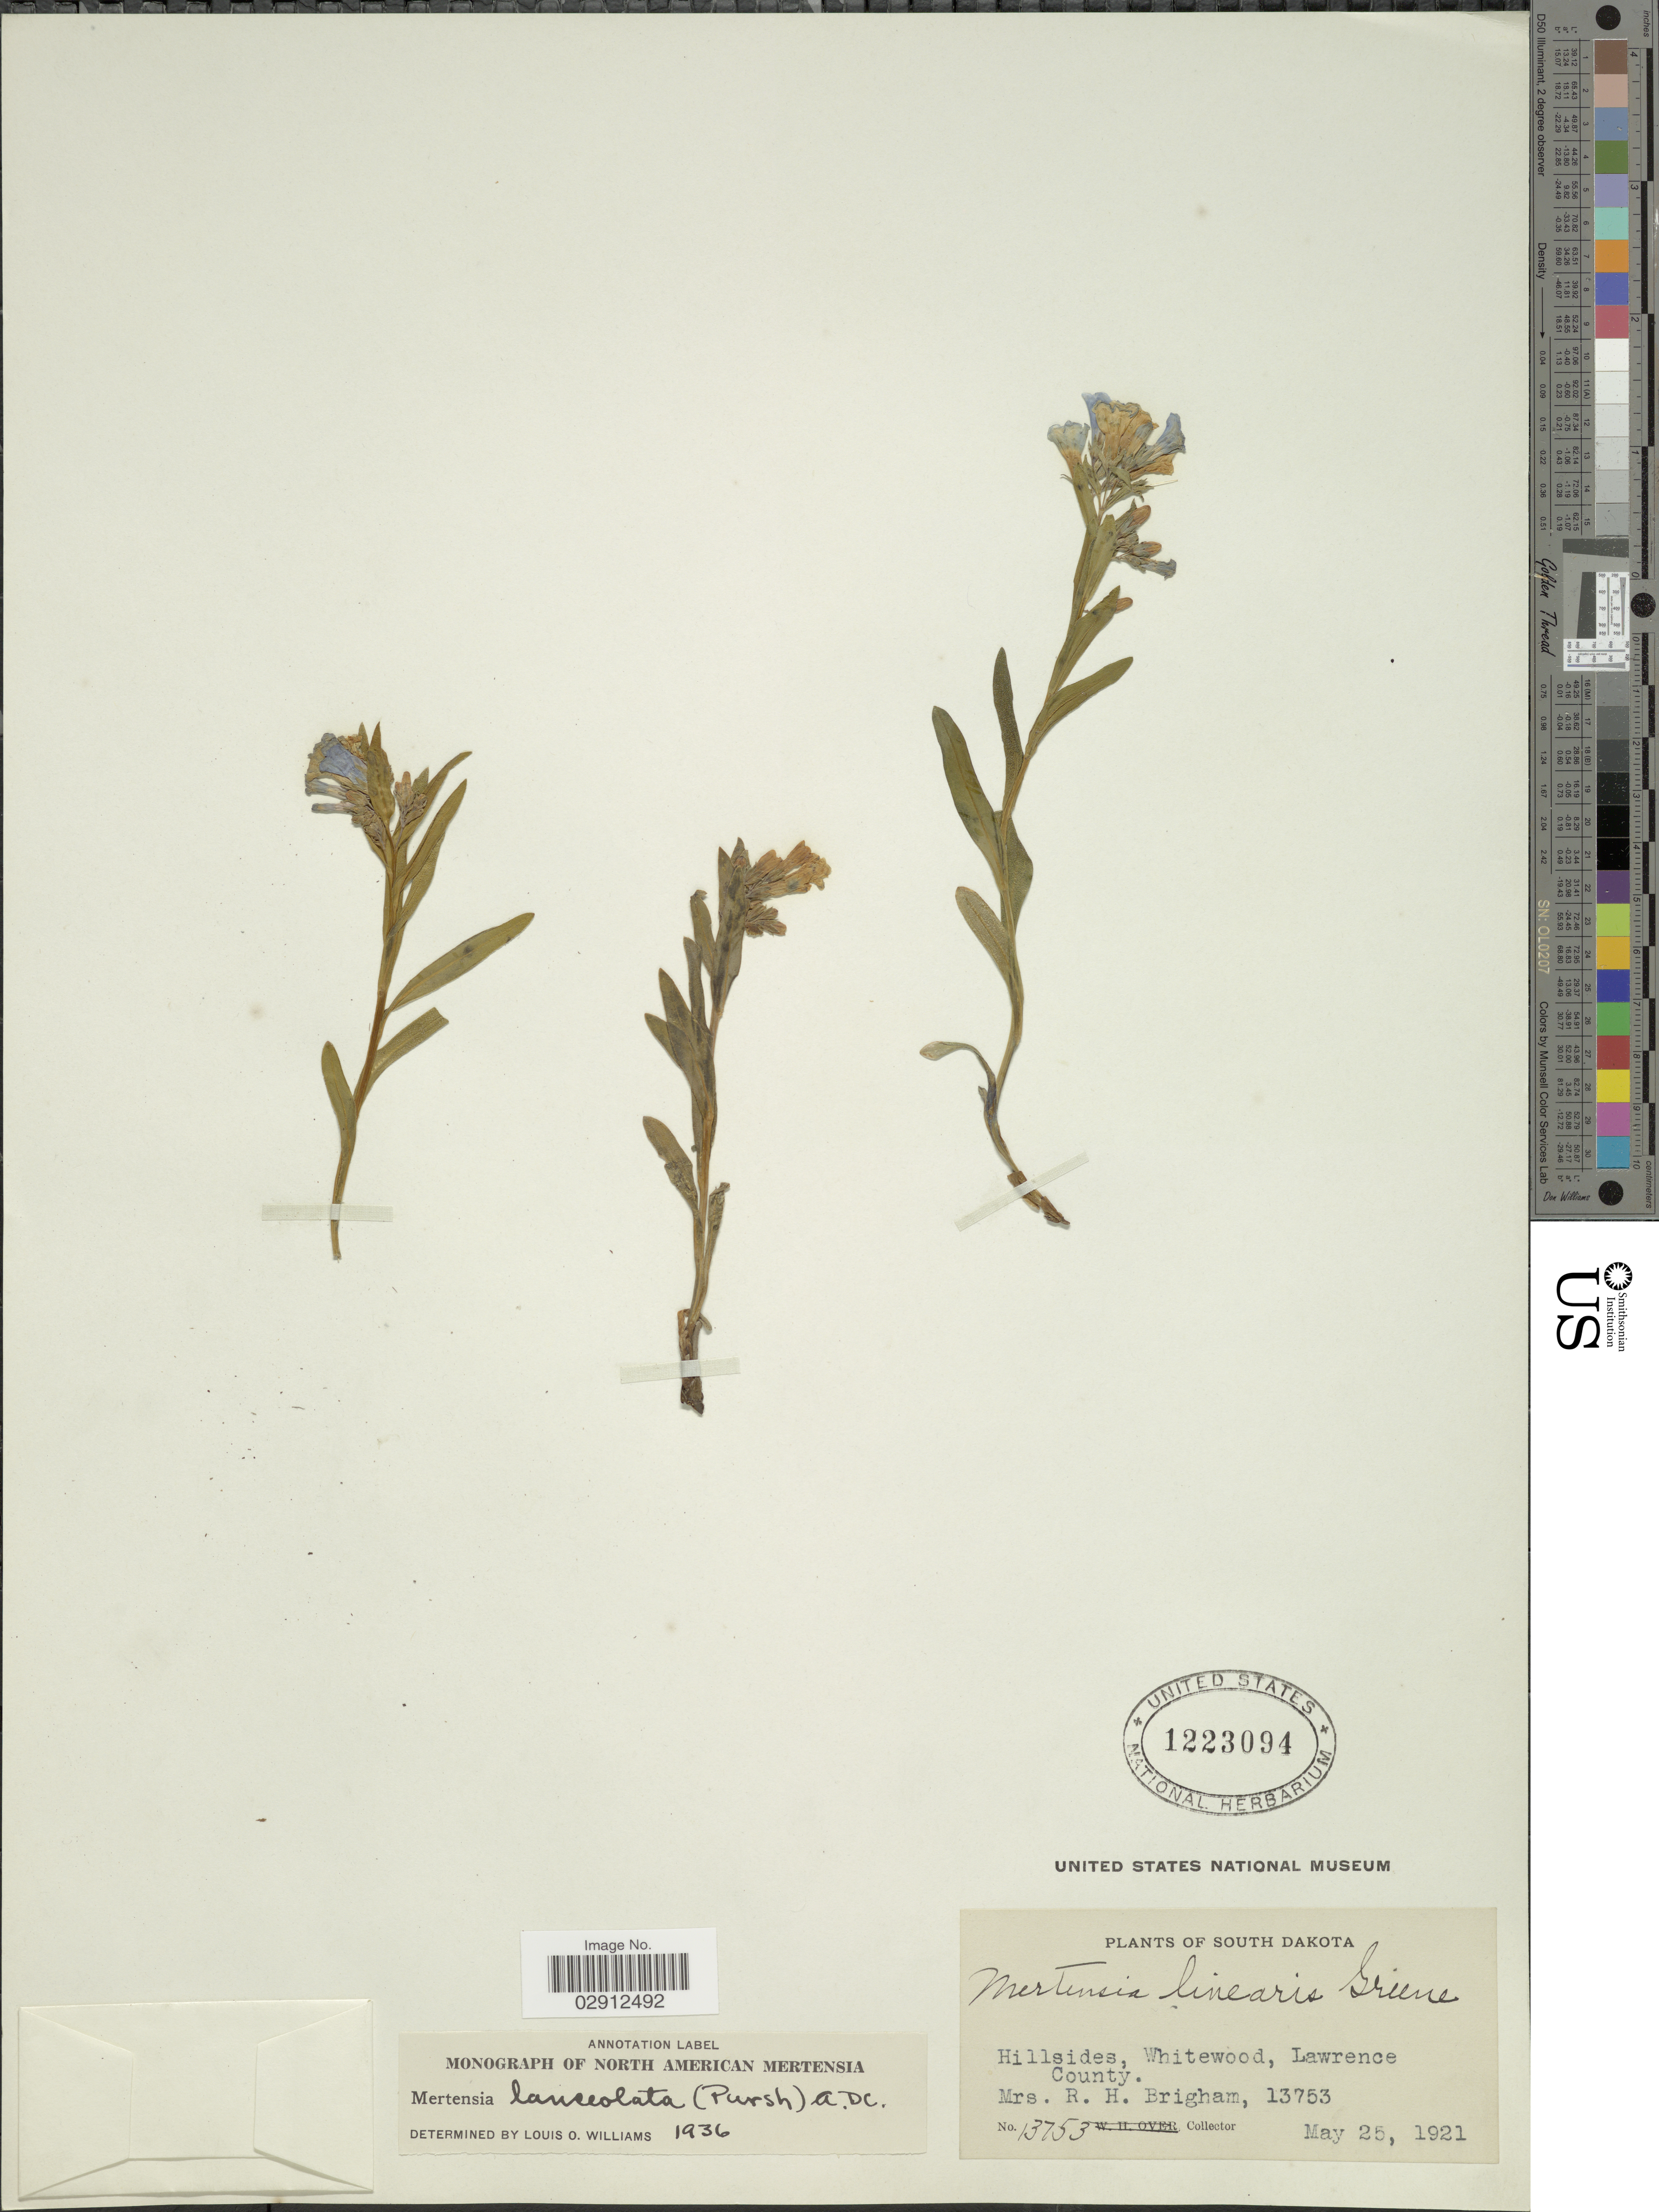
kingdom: Plantae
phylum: Tracheophyta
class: Magnoliopsida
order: Boraginales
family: Boraginaceae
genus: Mertensia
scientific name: Mertensia lanceolata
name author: (Pursh) DC. ex A. DC.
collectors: R. Brigham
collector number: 13753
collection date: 1921-05-25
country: United States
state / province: South Dakota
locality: Hillsides, Whitewood, Lawrence County.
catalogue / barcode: US 1223094